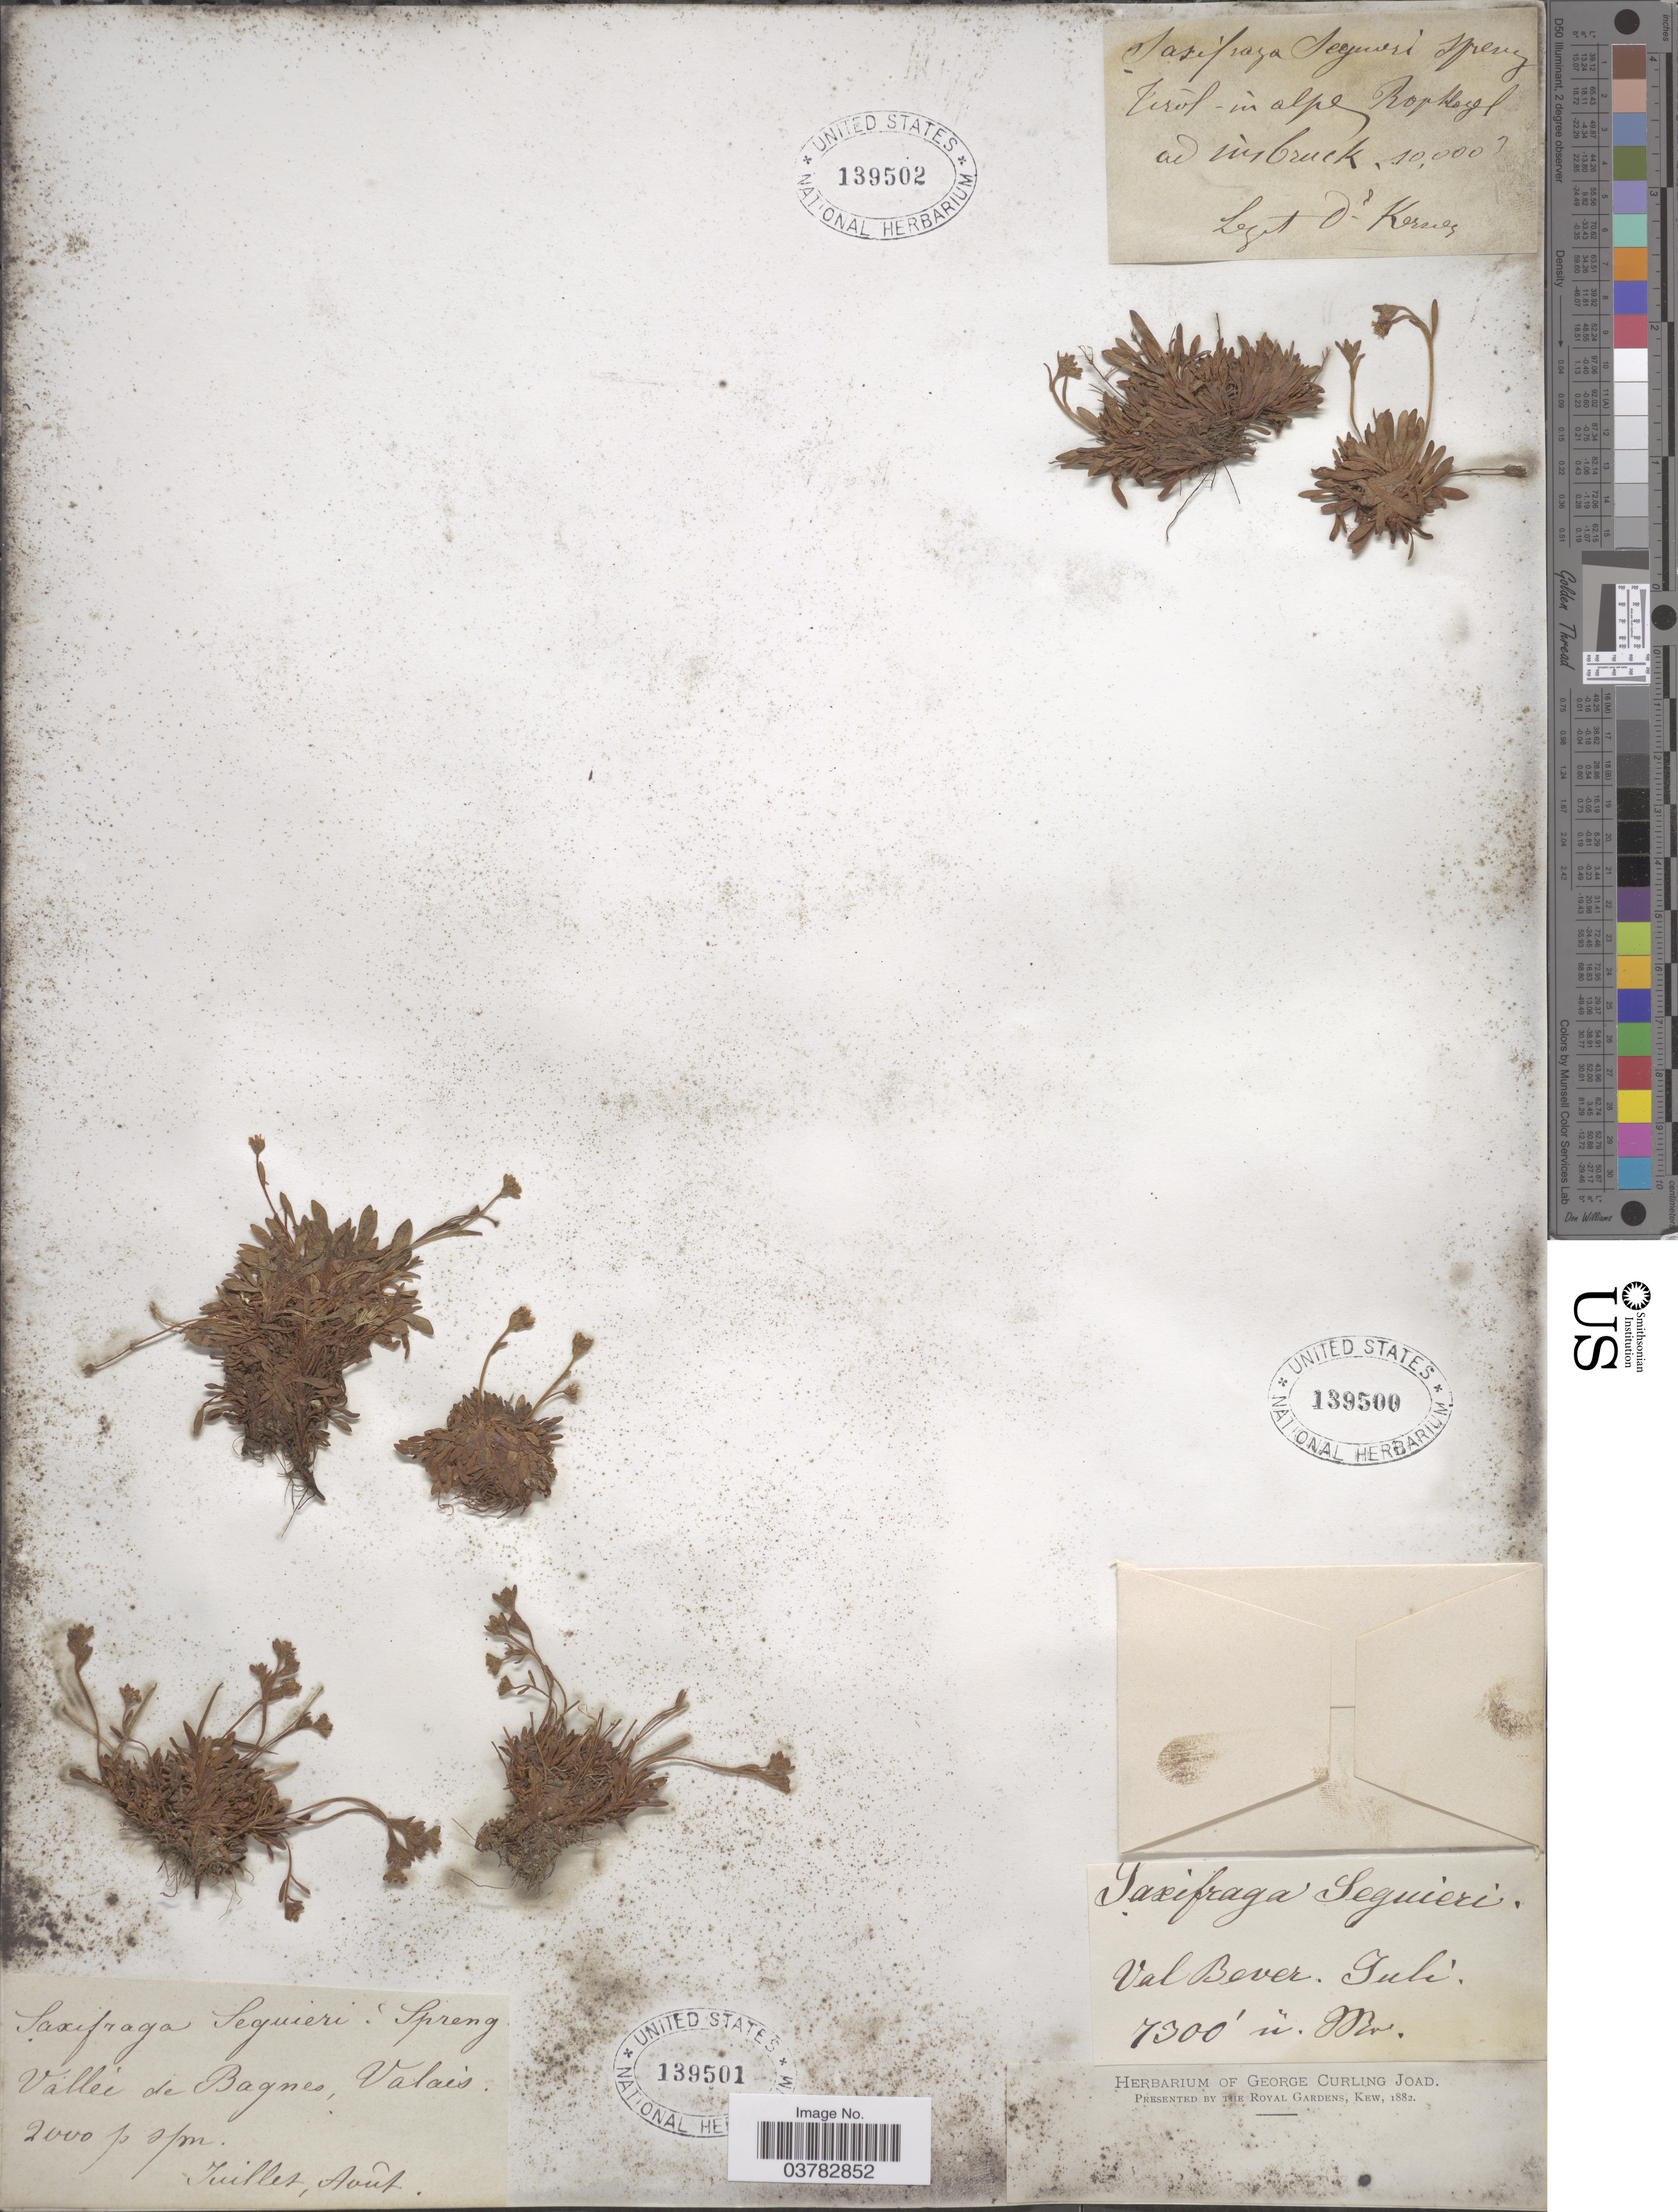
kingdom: Plantae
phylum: Tracheophyta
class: Magnoliopsida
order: Saxifragales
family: Saxifragaceae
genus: Saxifraga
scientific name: Saxifraga seguieri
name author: Spreng.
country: Switzerland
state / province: Valais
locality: Vallée de Bagnes.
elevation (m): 610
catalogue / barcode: US 139501